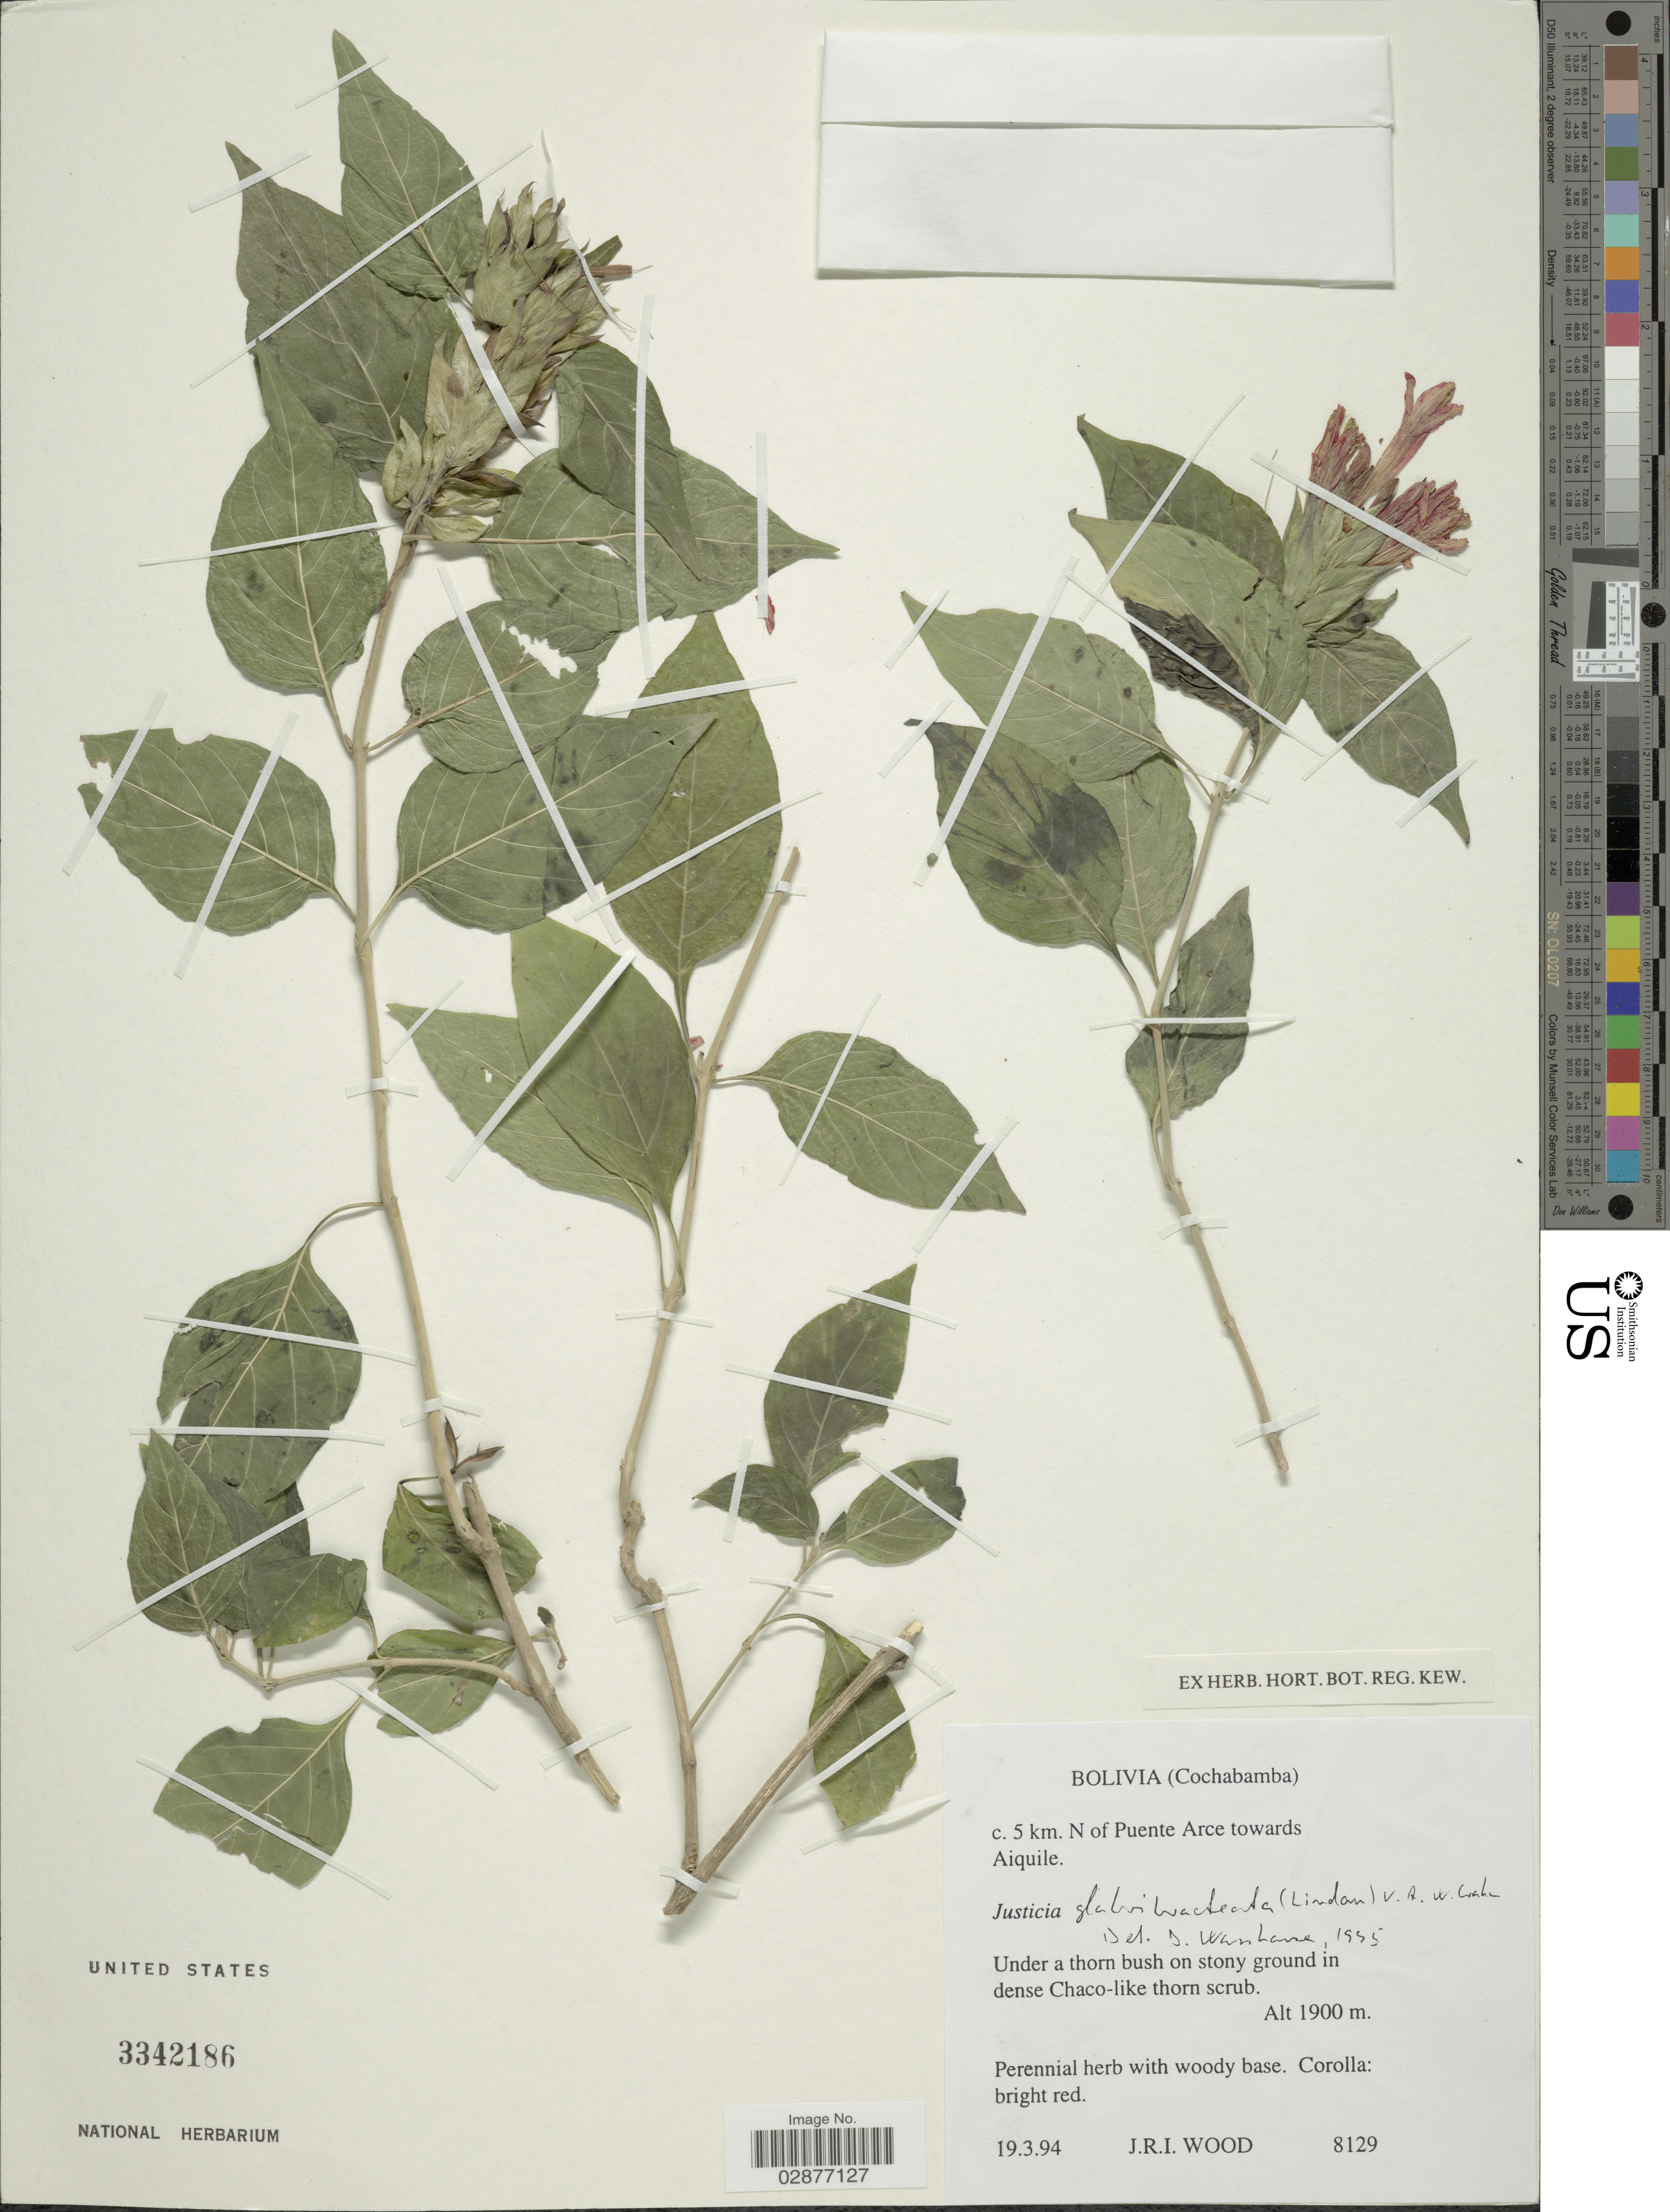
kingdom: Plantae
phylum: Tracheophyta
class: Magnoliopsida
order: Lamiales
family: Acanthaceae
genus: Justicia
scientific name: Justicia aequilabris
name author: (Nees) Lindau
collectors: J. R. I. Wood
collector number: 8129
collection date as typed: Transcribed d/m/y: 19/3/94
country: Bolivia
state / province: Cochabamba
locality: C. 5 km. N of Puente Arce towards Aiquile.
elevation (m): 1900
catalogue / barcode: US 3342186